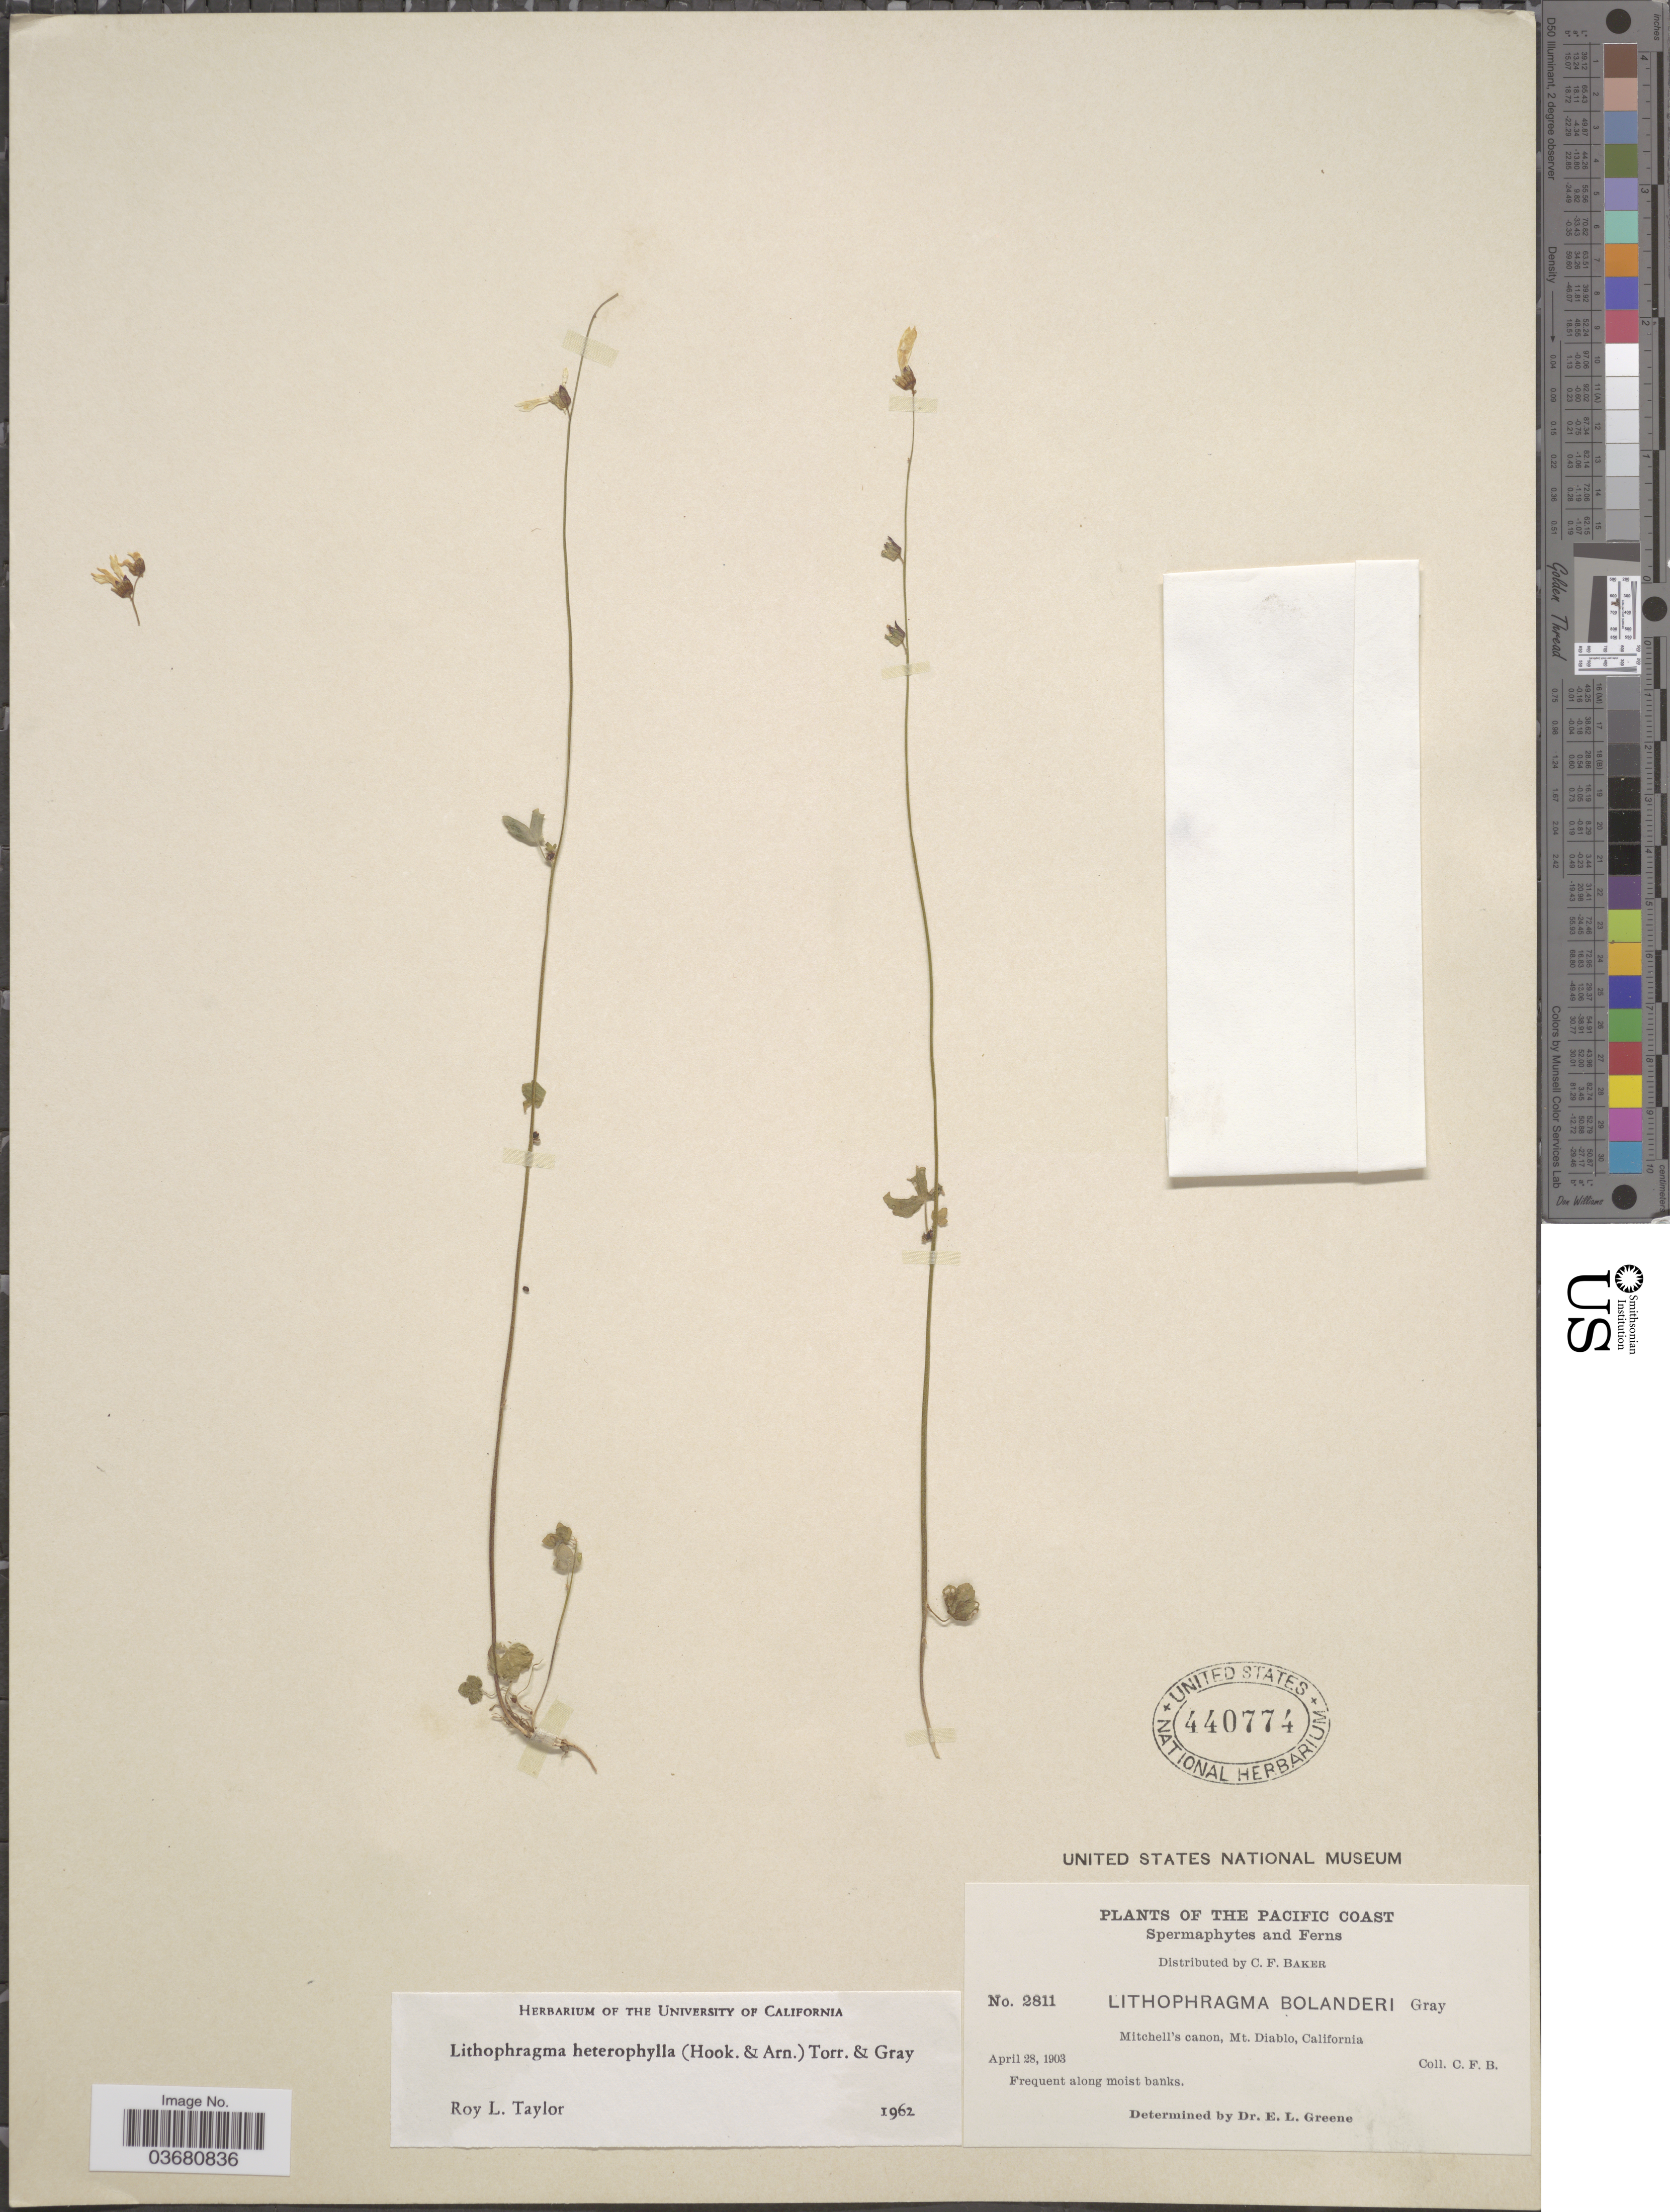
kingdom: Plantae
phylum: Tracheophyta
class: Magnoliopsida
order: Saxifragales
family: Saxifragaceae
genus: Lithophragma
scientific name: Lithophragma heterophyllum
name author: (Hook. & Arn.) Hook. & Arn.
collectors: C. F. Baker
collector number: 2811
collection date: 1903-04-28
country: United States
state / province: California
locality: Pacific Coast. Mitchell's canon, Mt. Diablo. Frequent along moist banks.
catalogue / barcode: US 440774